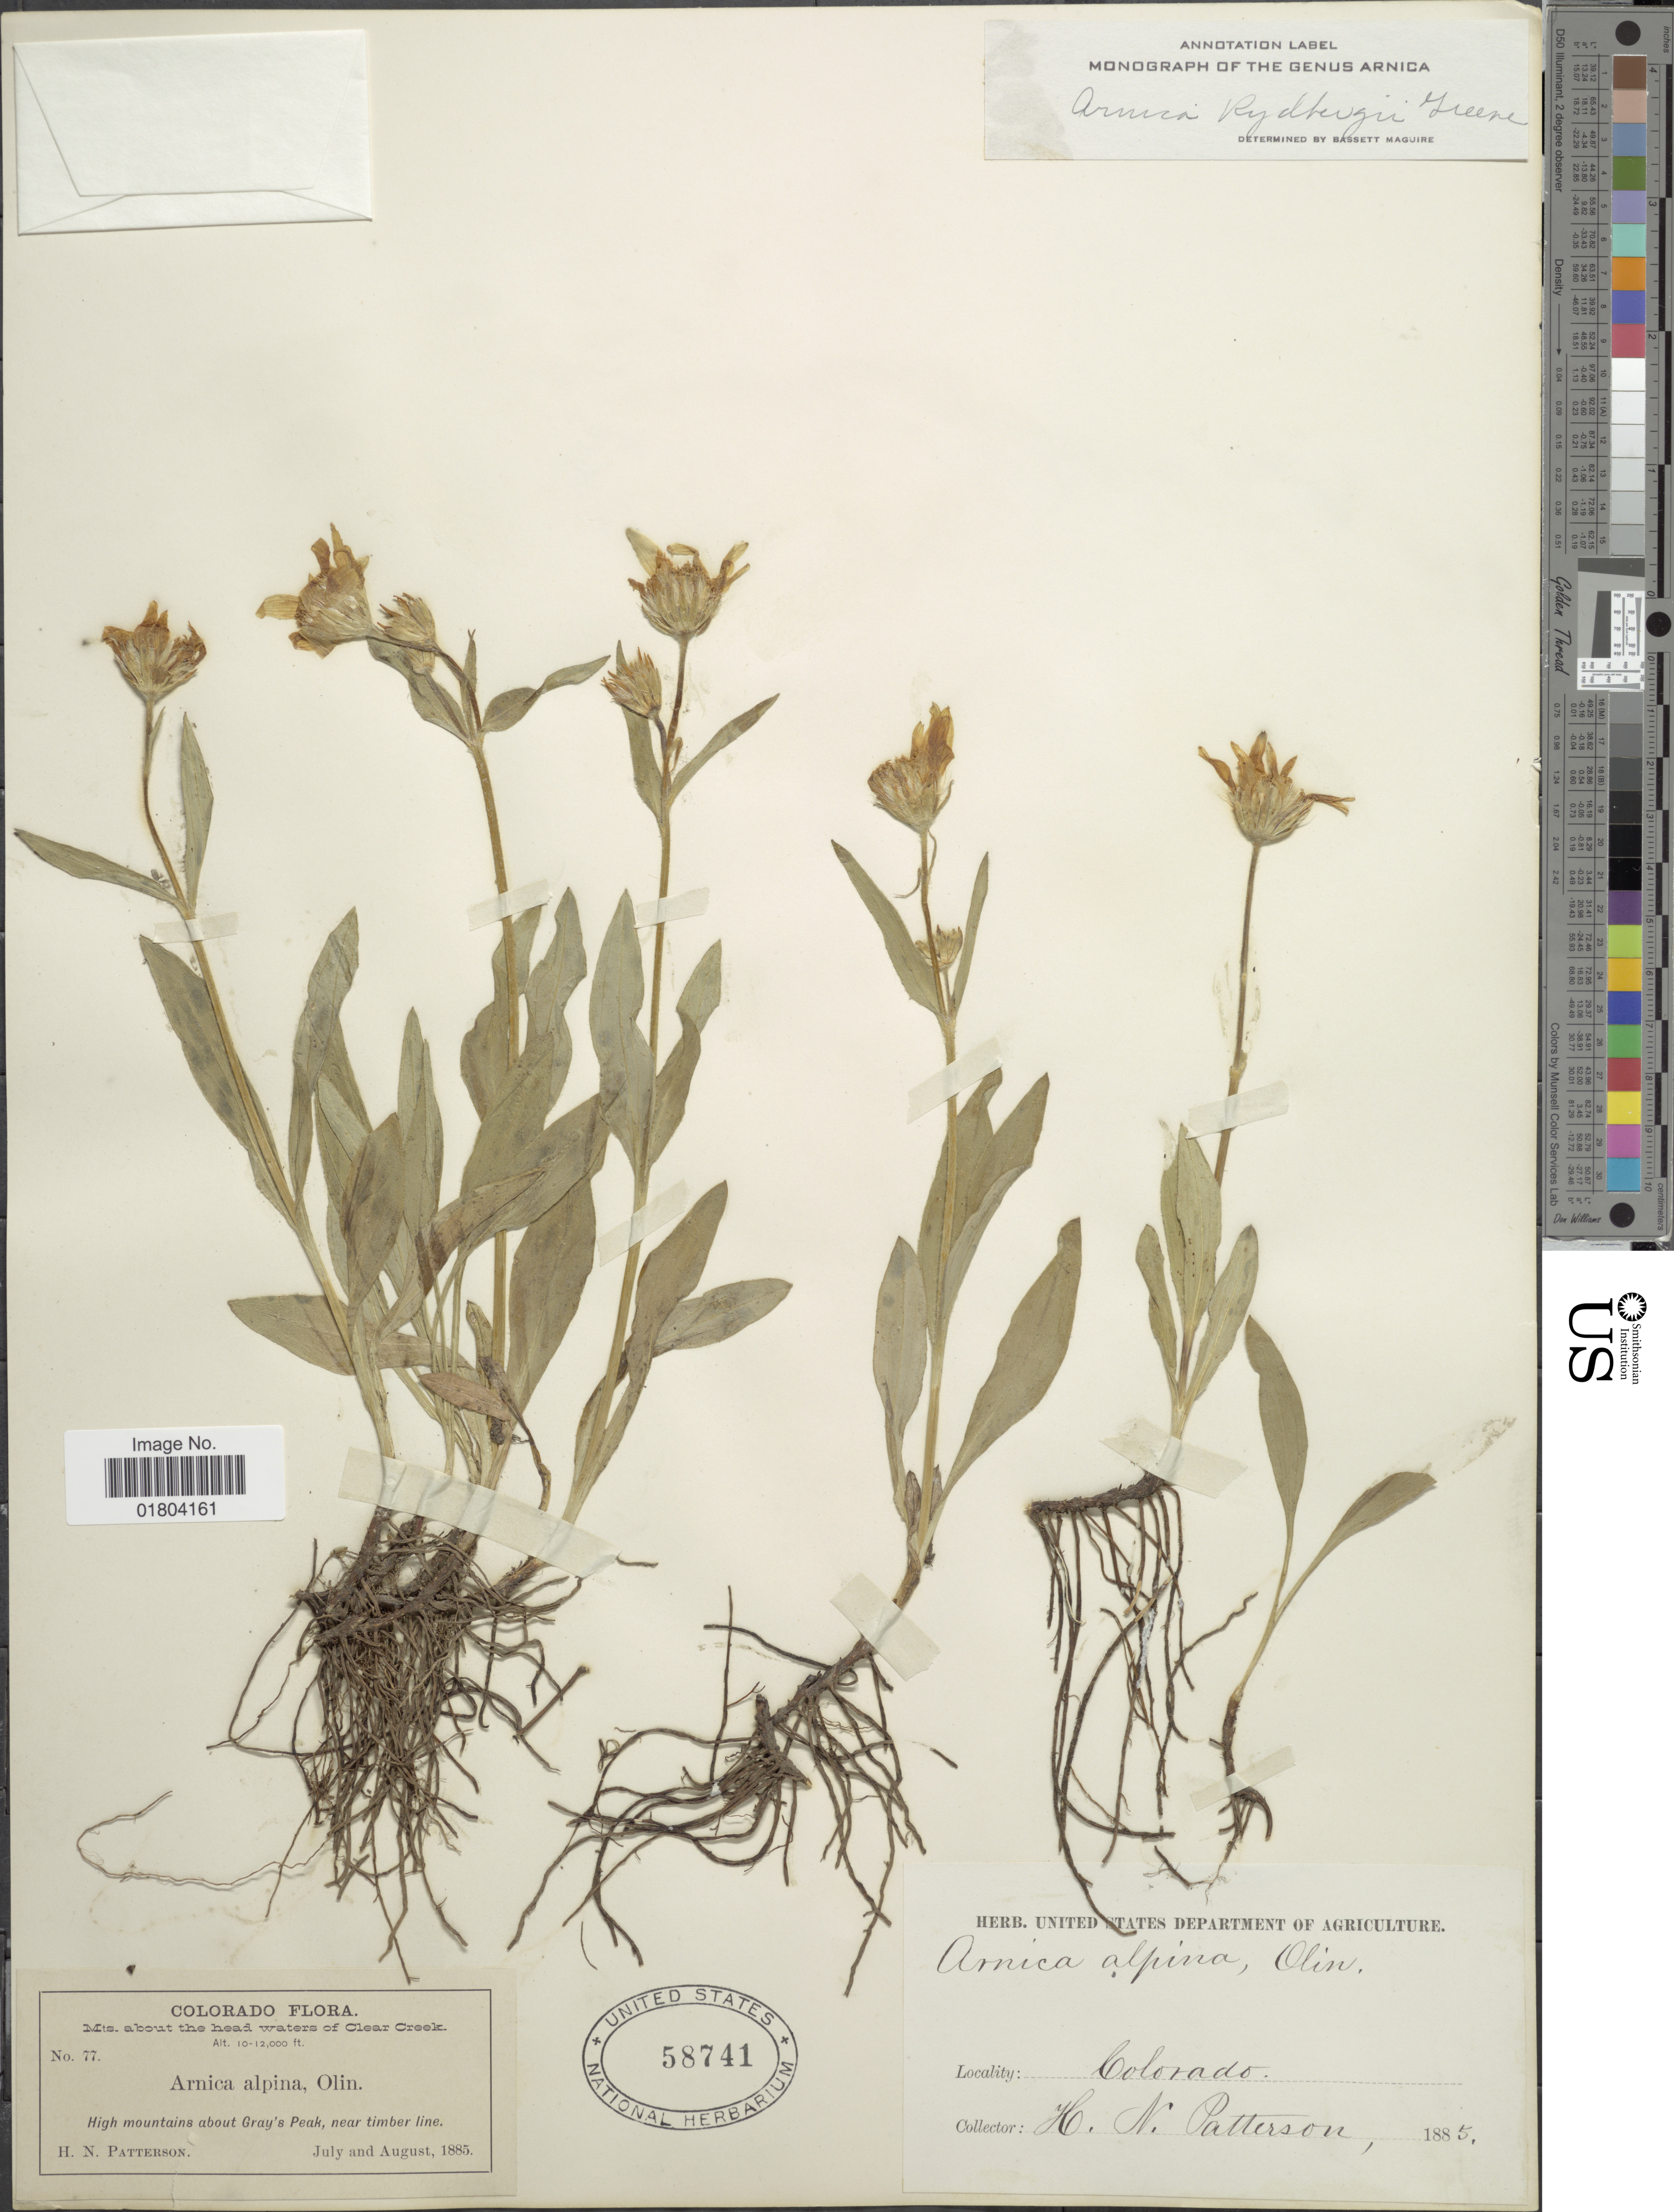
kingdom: Plantae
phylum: Tracheophyta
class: Magnoliopsida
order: Asterales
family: Asteraceae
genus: Arnica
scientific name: Arnica rydbergii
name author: Greene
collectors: H. N. Patterson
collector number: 77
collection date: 1885-07/1885-08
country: United States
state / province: Colorado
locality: Mts about the headwaters of Clear Creek, High mountains about Gray Peak, near timber line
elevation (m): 3048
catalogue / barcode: US 58741